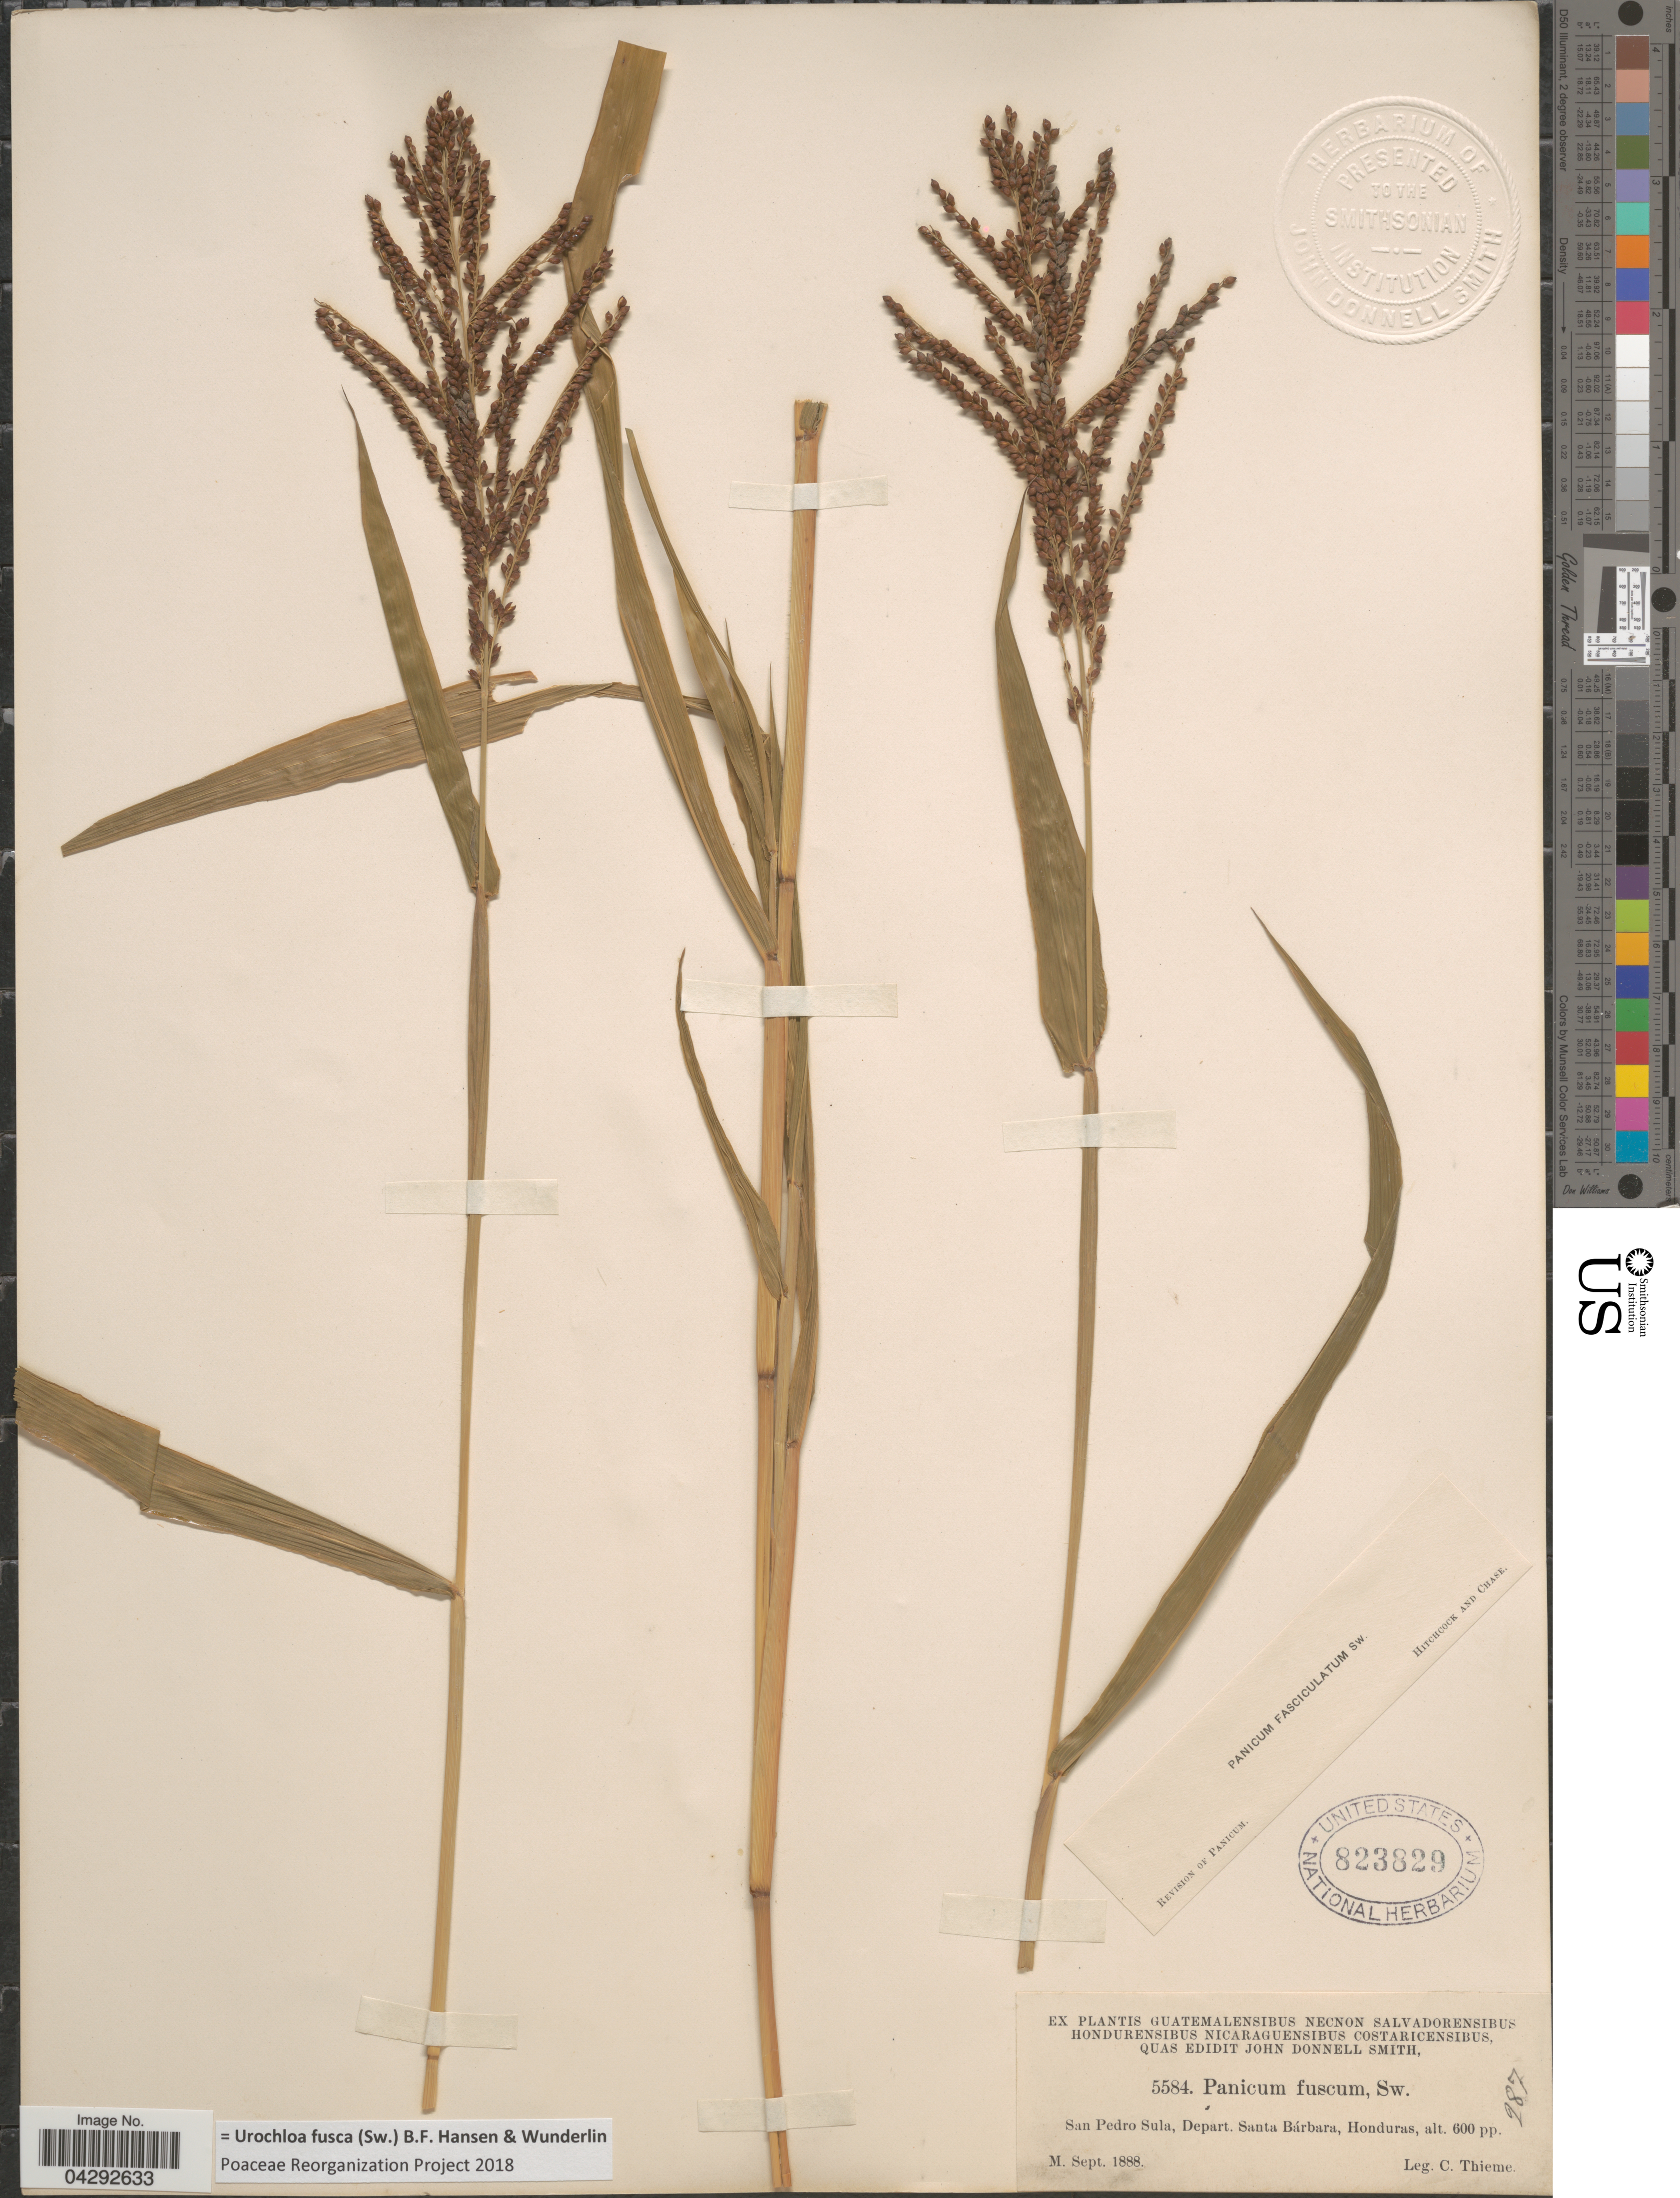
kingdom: Plantae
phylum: Tracheophyta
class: Liliopsida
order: Poales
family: Poaceae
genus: Urochloa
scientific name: Urochloa fusca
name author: (Sw.) B.F. Hansen & Wunderlin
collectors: C. Thieme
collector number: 5584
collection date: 1888-09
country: Honduras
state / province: Santa Barbara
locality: San Pedro Sula, Depart. Santa Bárbara.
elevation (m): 183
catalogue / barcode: US 823829